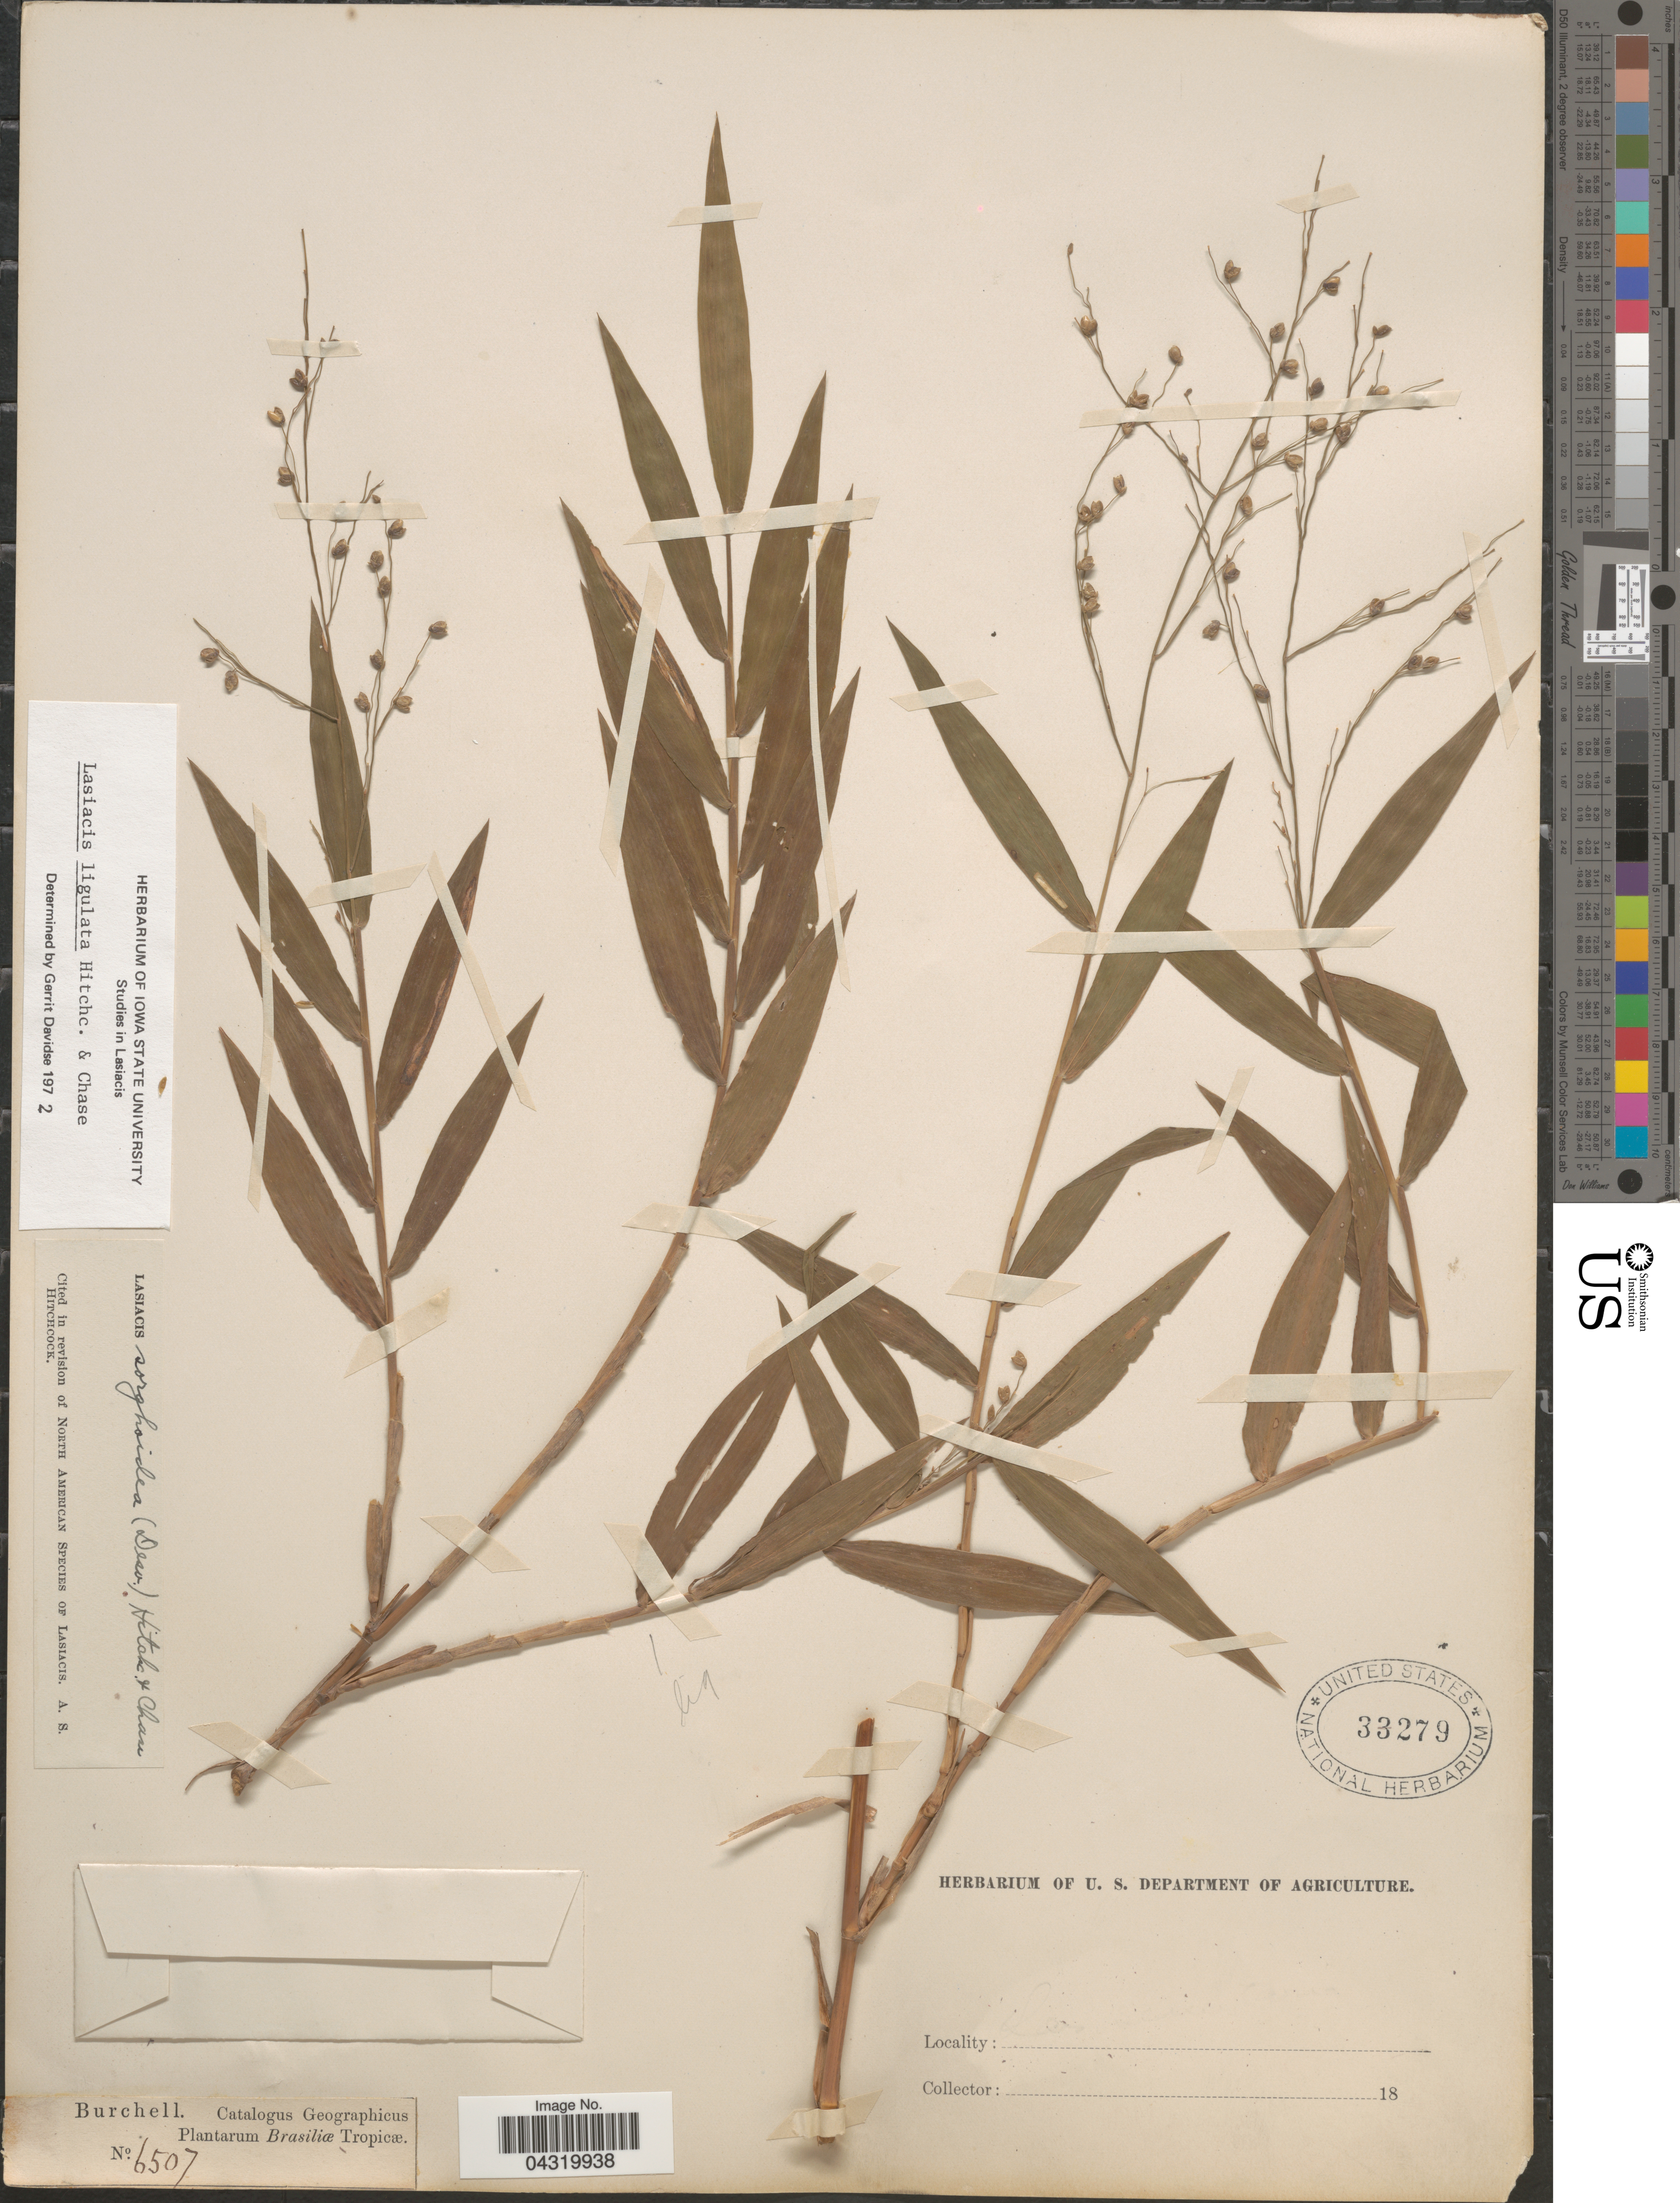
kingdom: Plantae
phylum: Tracheophyta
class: Liliopsida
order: Poales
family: Poaceae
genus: Lasiacis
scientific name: Lasiacis ligulata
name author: Hitchc. & Chase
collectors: W. J. Burchell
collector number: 6507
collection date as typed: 18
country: Brazil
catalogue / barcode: US 33279